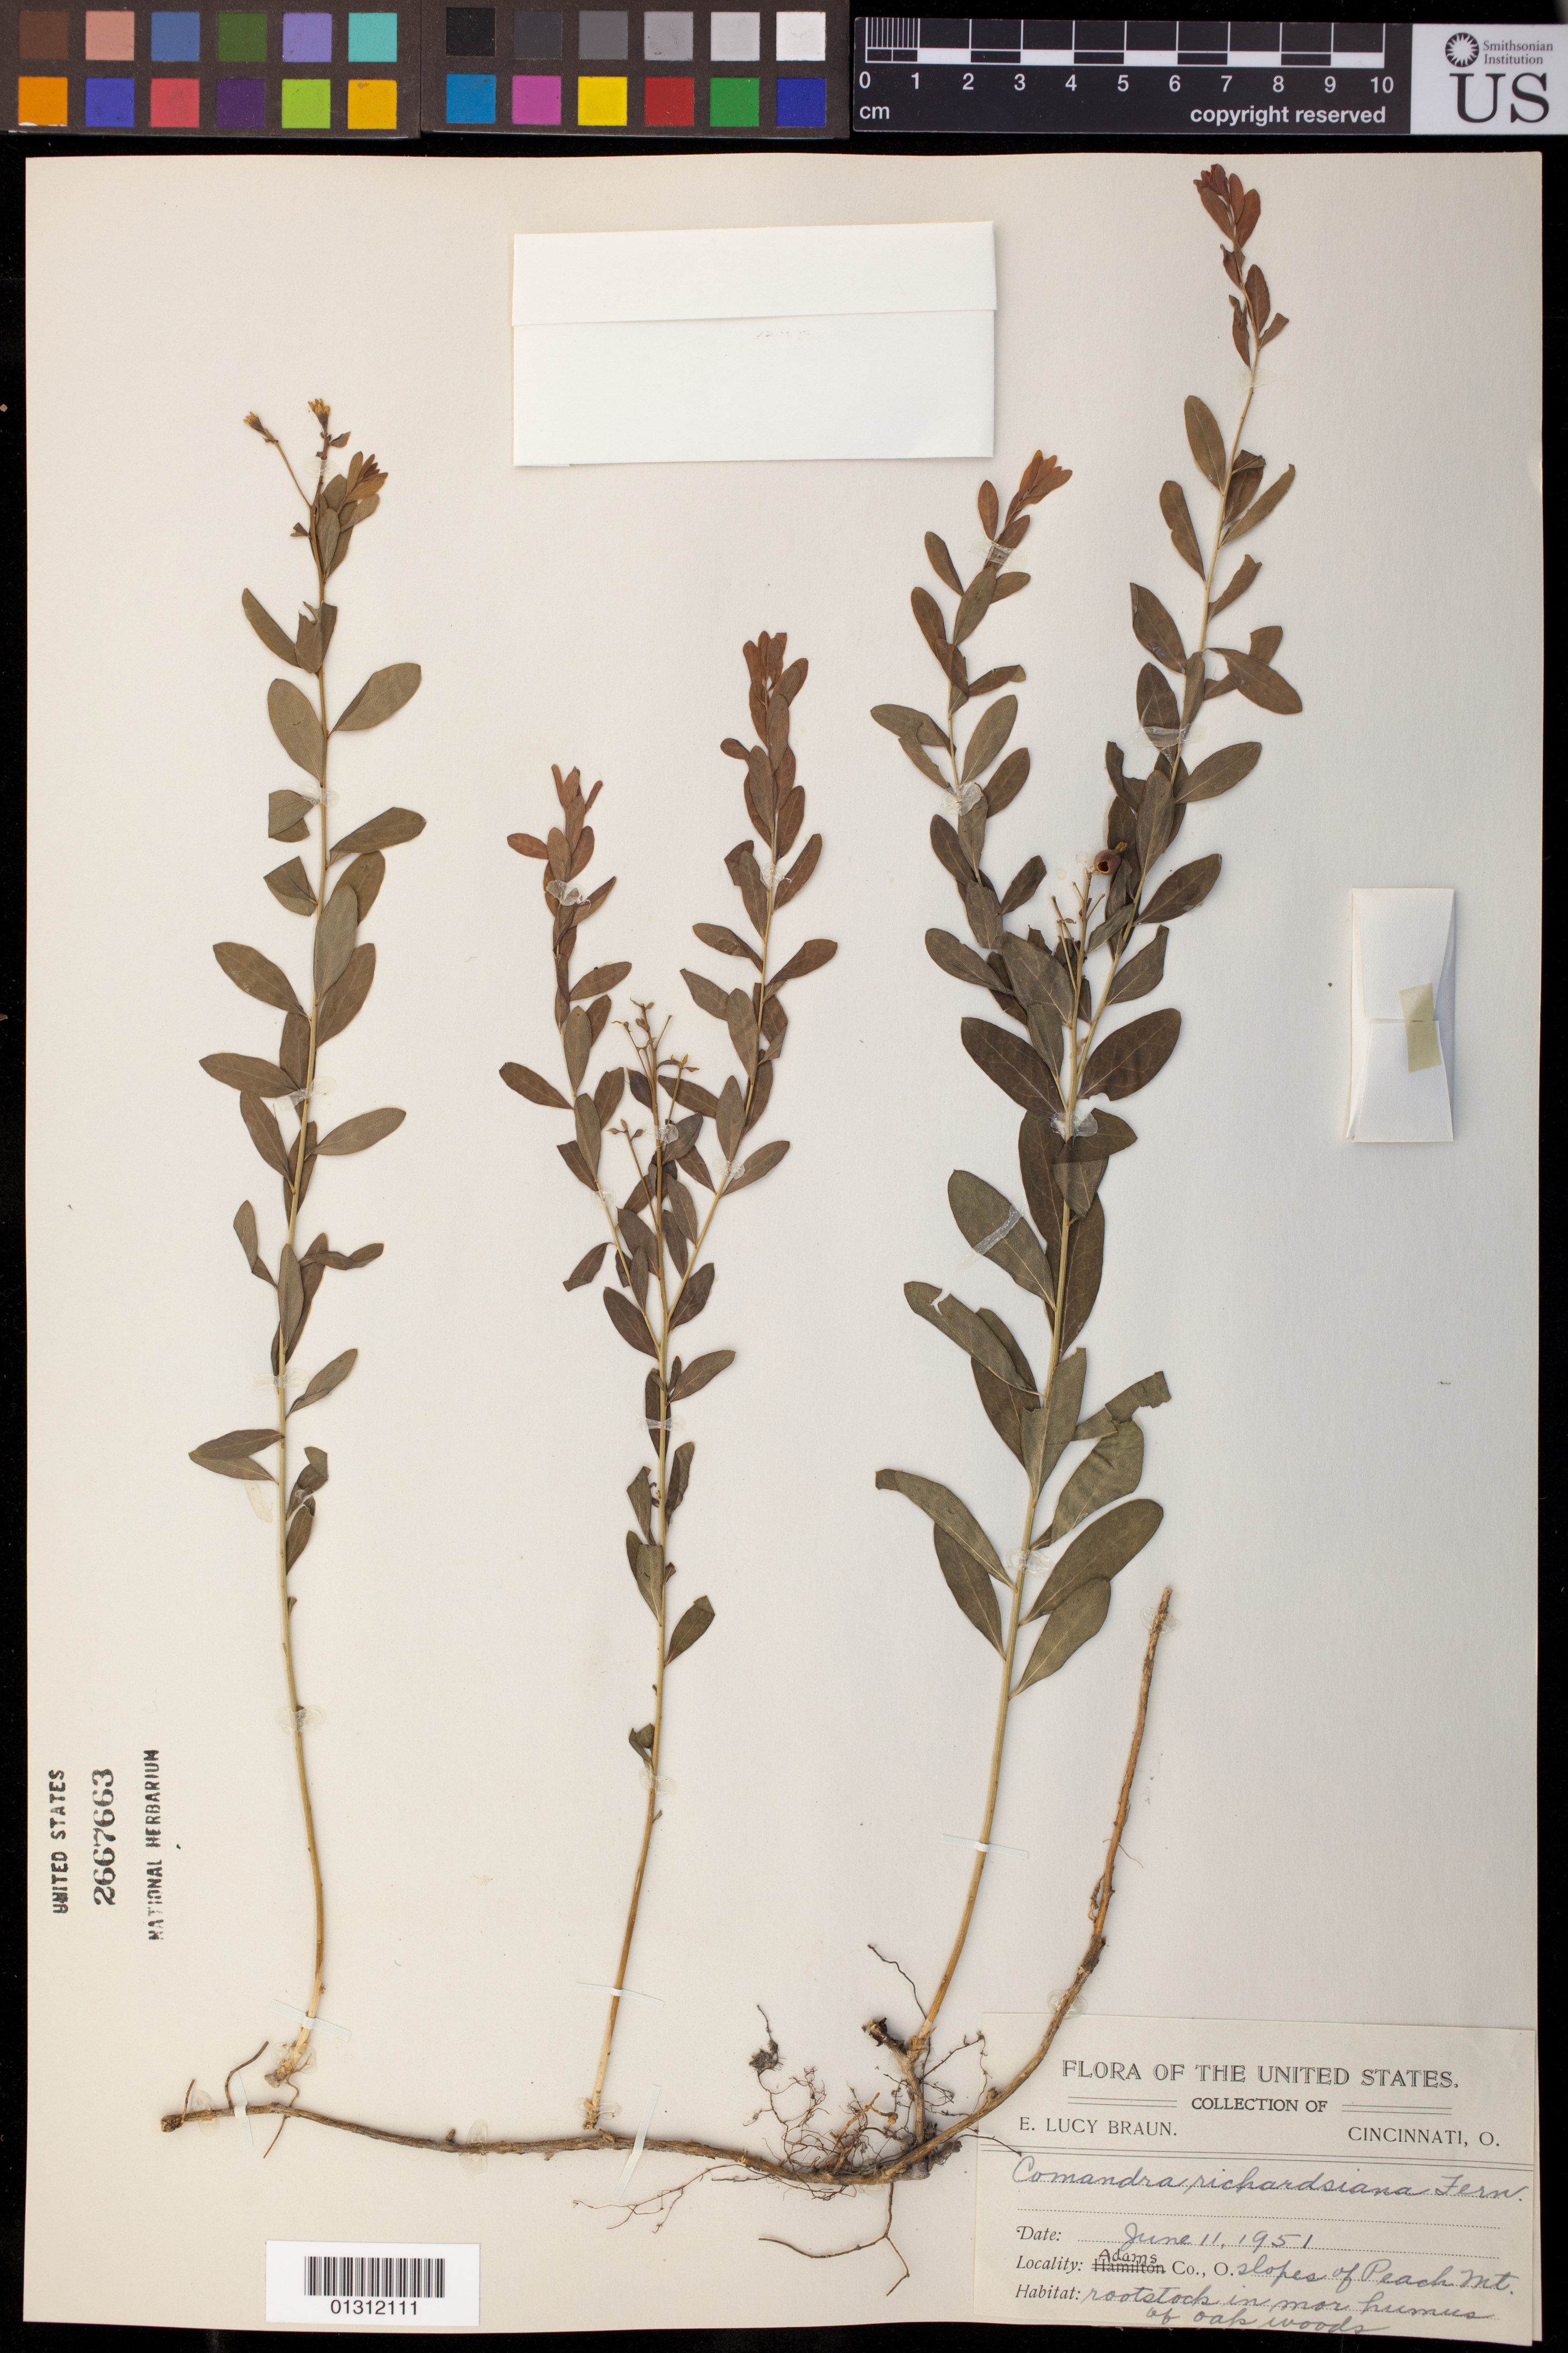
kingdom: Plantae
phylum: Tracheophyta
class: Magnoliopsida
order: Santalales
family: Comandraceae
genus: Comandra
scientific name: Comandra richardsiana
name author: Fernald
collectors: E. L. Braun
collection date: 1951-06-11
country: United States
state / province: Ohio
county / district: Adams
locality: slopes of Peach Mt.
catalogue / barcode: US 2667663